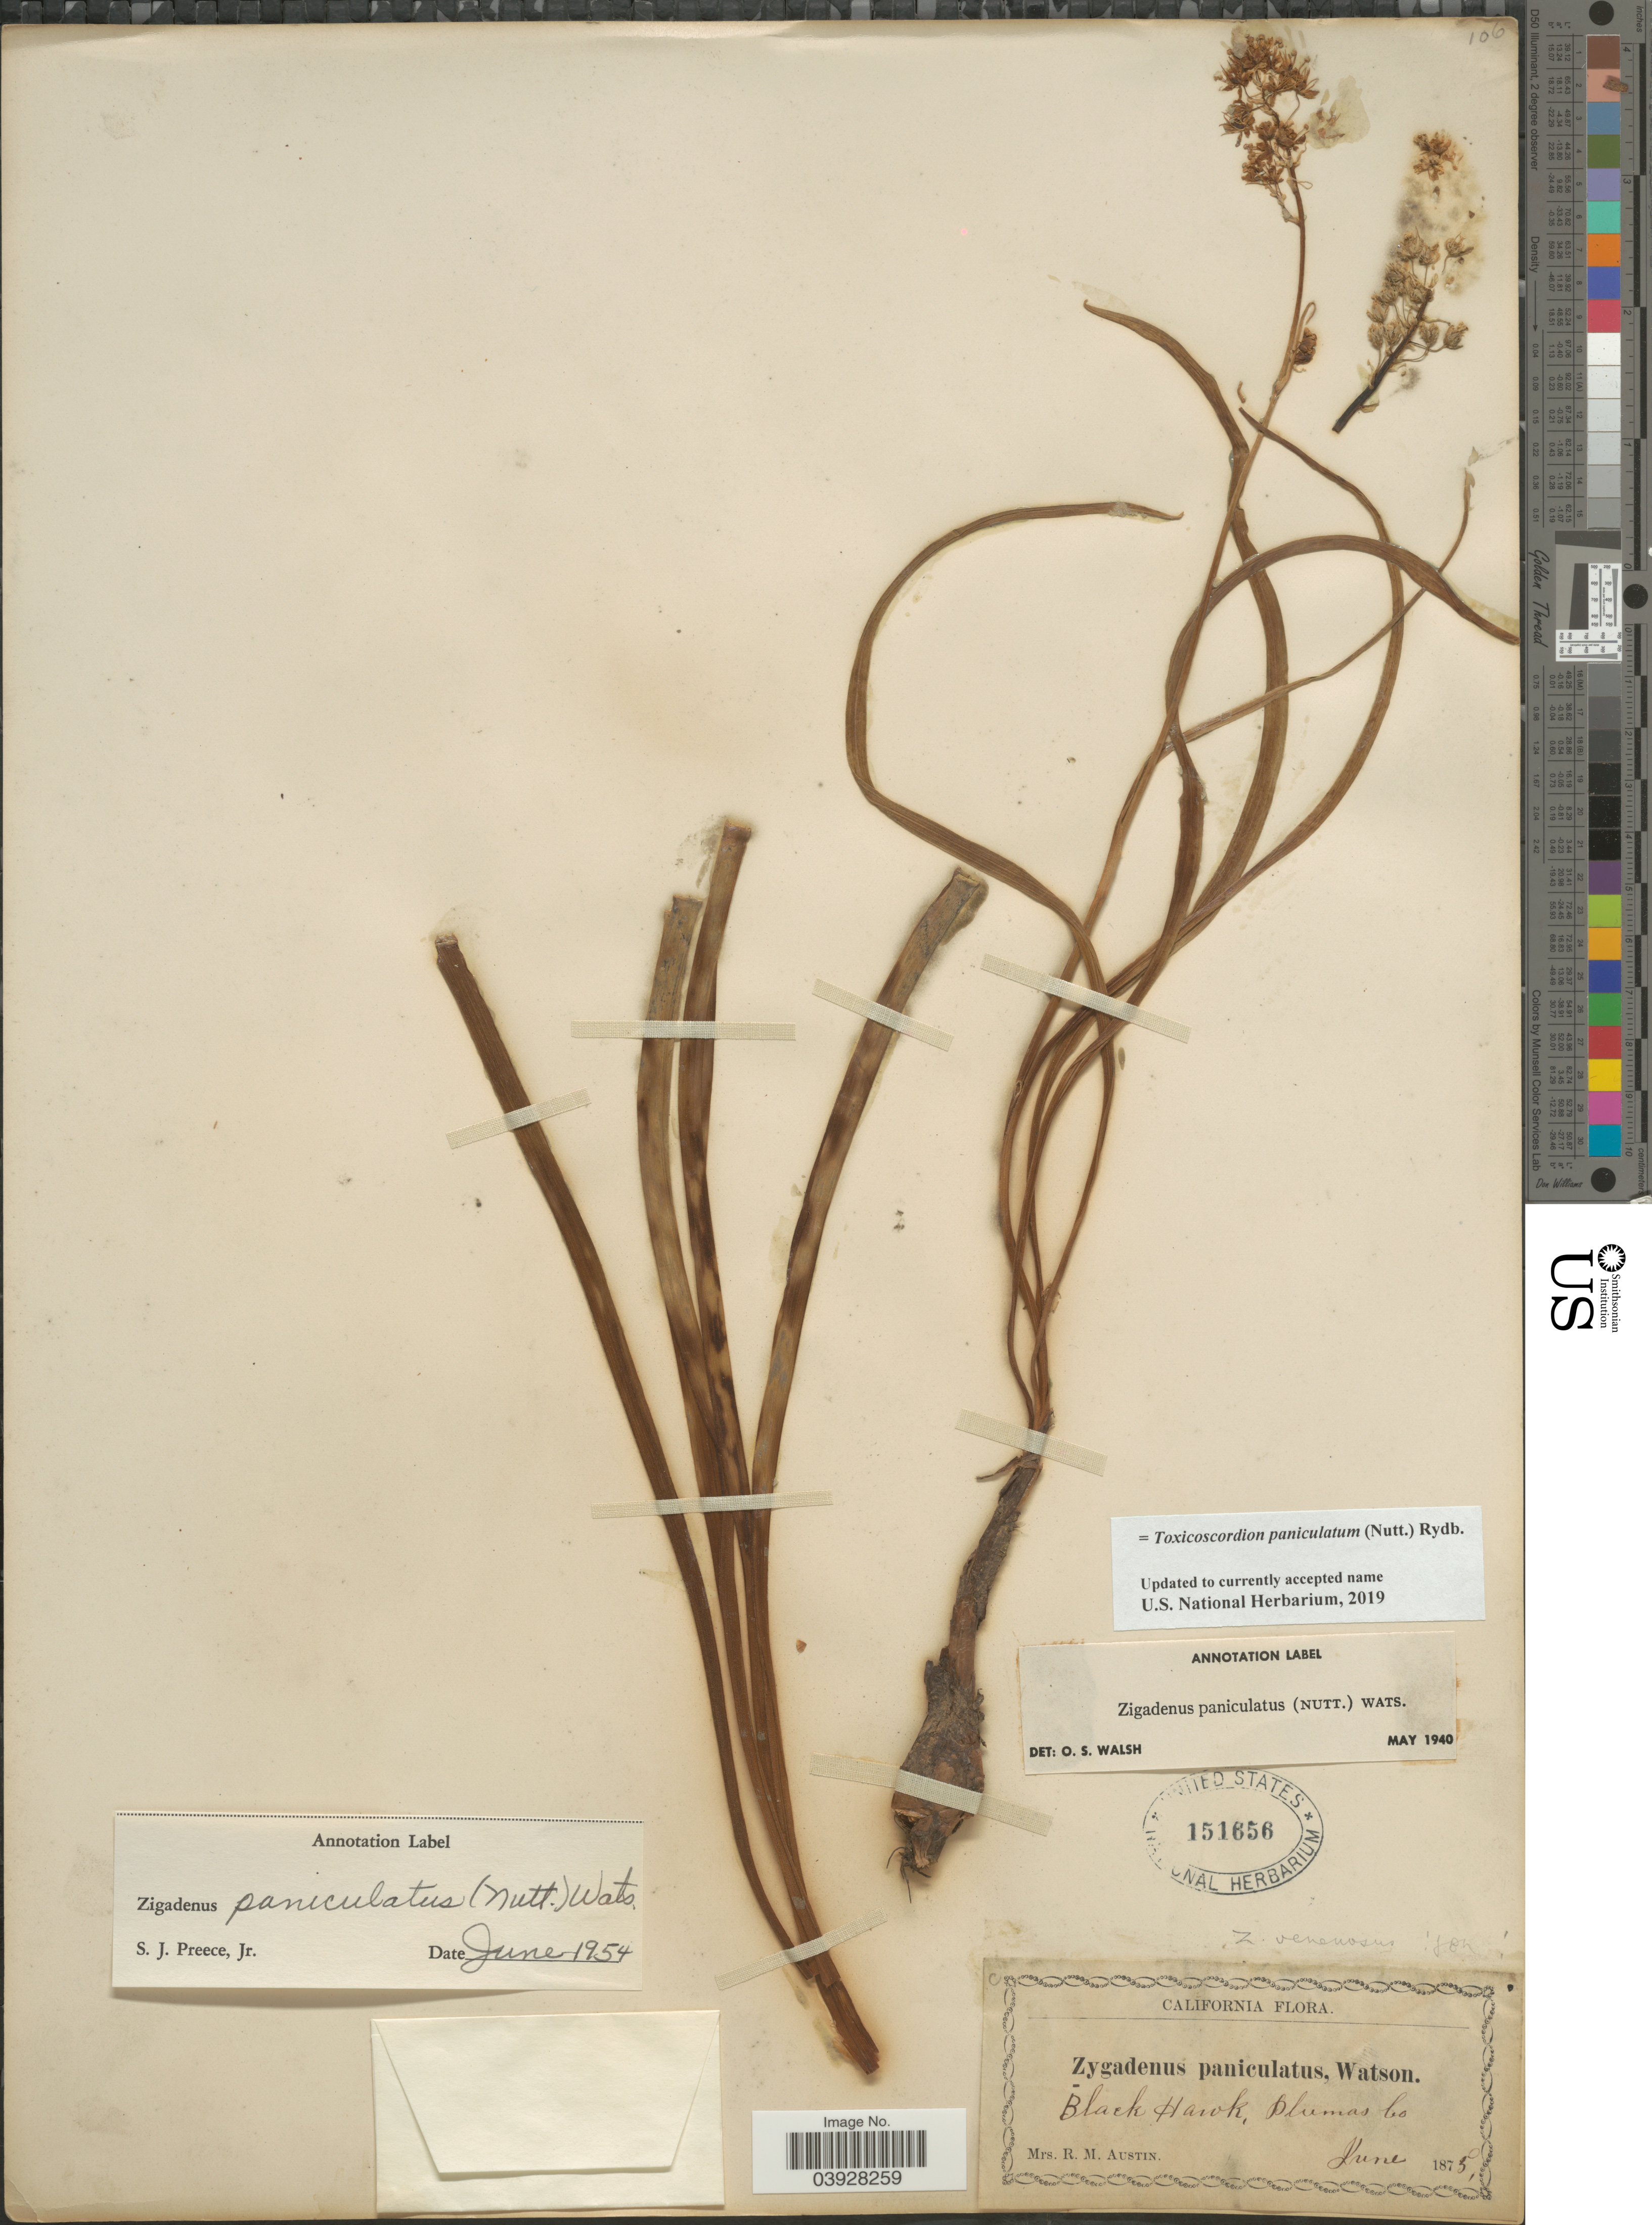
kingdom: Plantae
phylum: Tracheophyta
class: Liliopsida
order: Liliales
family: Melanthiaceae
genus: Toxicoscordion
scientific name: Toxicoscordion paniculatum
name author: (Nutt.) Rydb.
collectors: R. Austin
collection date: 1875-06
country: United States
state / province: California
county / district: Plumas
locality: Black Hawk, Plumas Co.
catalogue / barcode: US 151656